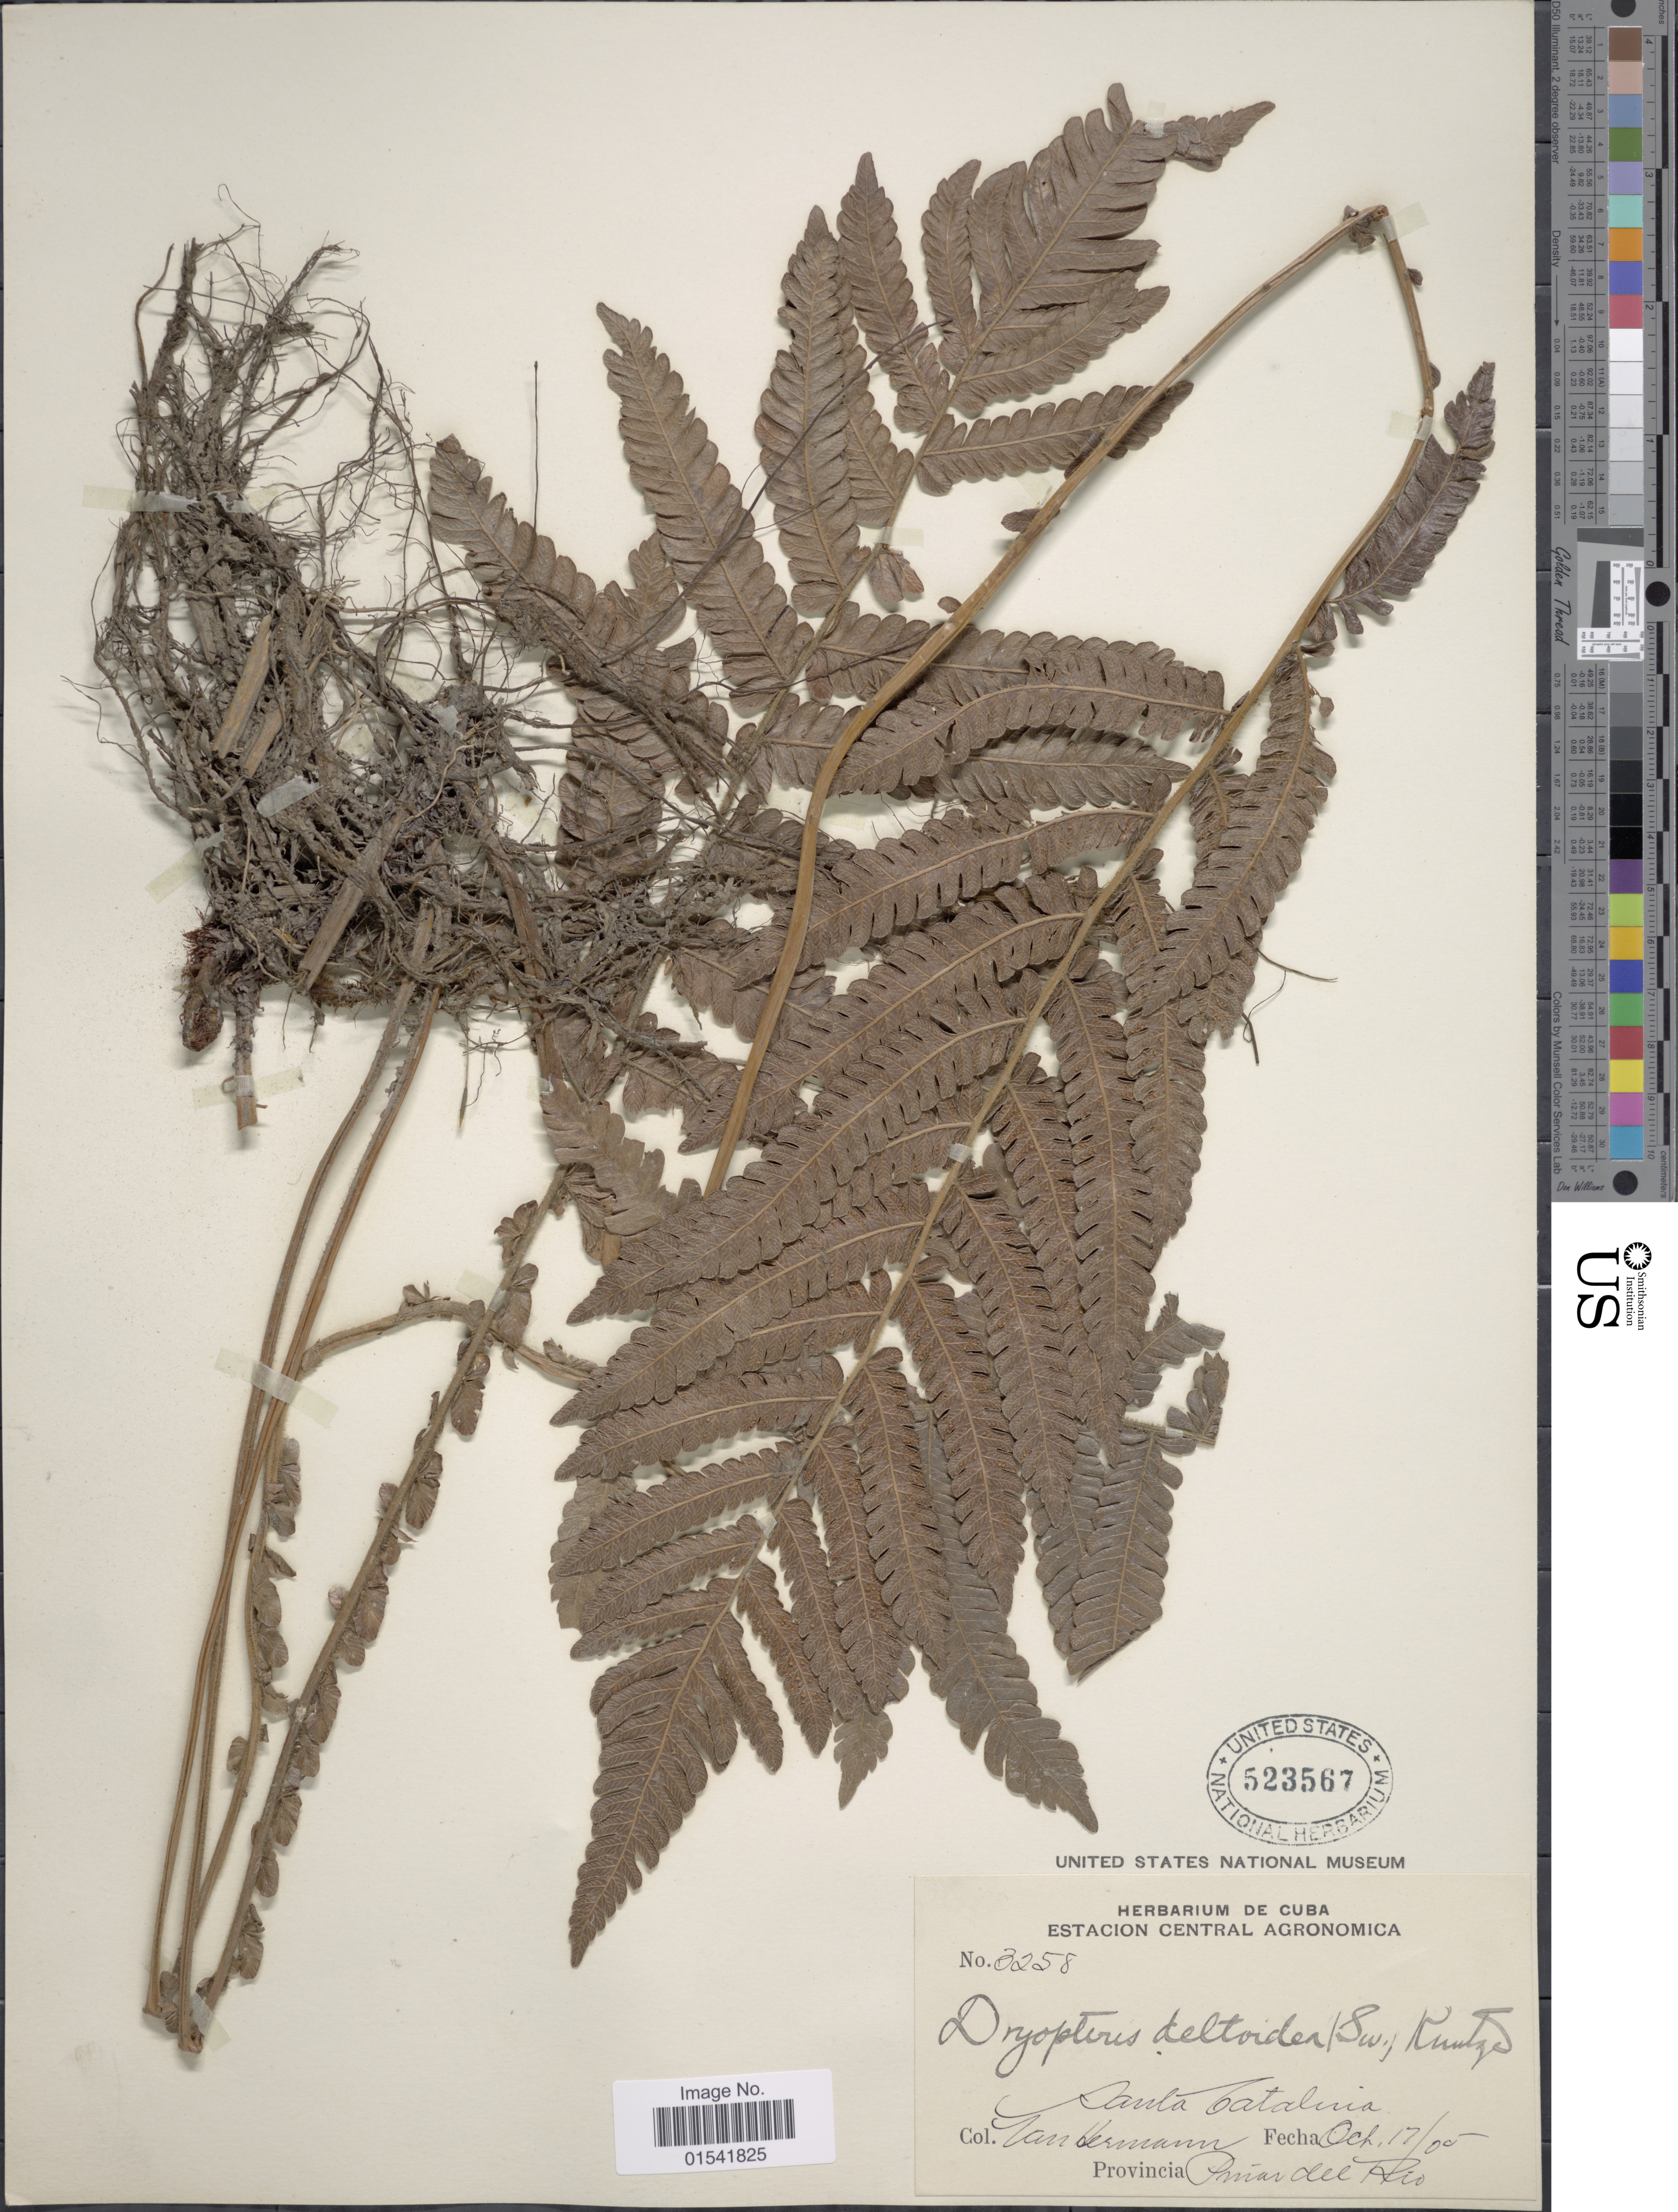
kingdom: Plantae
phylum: Tracheophyta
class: Polypodiopsida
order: Polypodiales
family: Thelypteridaceae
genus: Steiropteris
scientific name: Steiropteris deltoidea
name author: (Sw.) Pic. Serm.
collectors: B. Van Hermann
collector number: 3258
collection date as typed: Transcribed d/m/y: 17/10/5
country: Cuba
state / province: Pinar del Río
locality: Estacion Central Agronomica, Santa Catalina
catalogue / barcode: US 523567